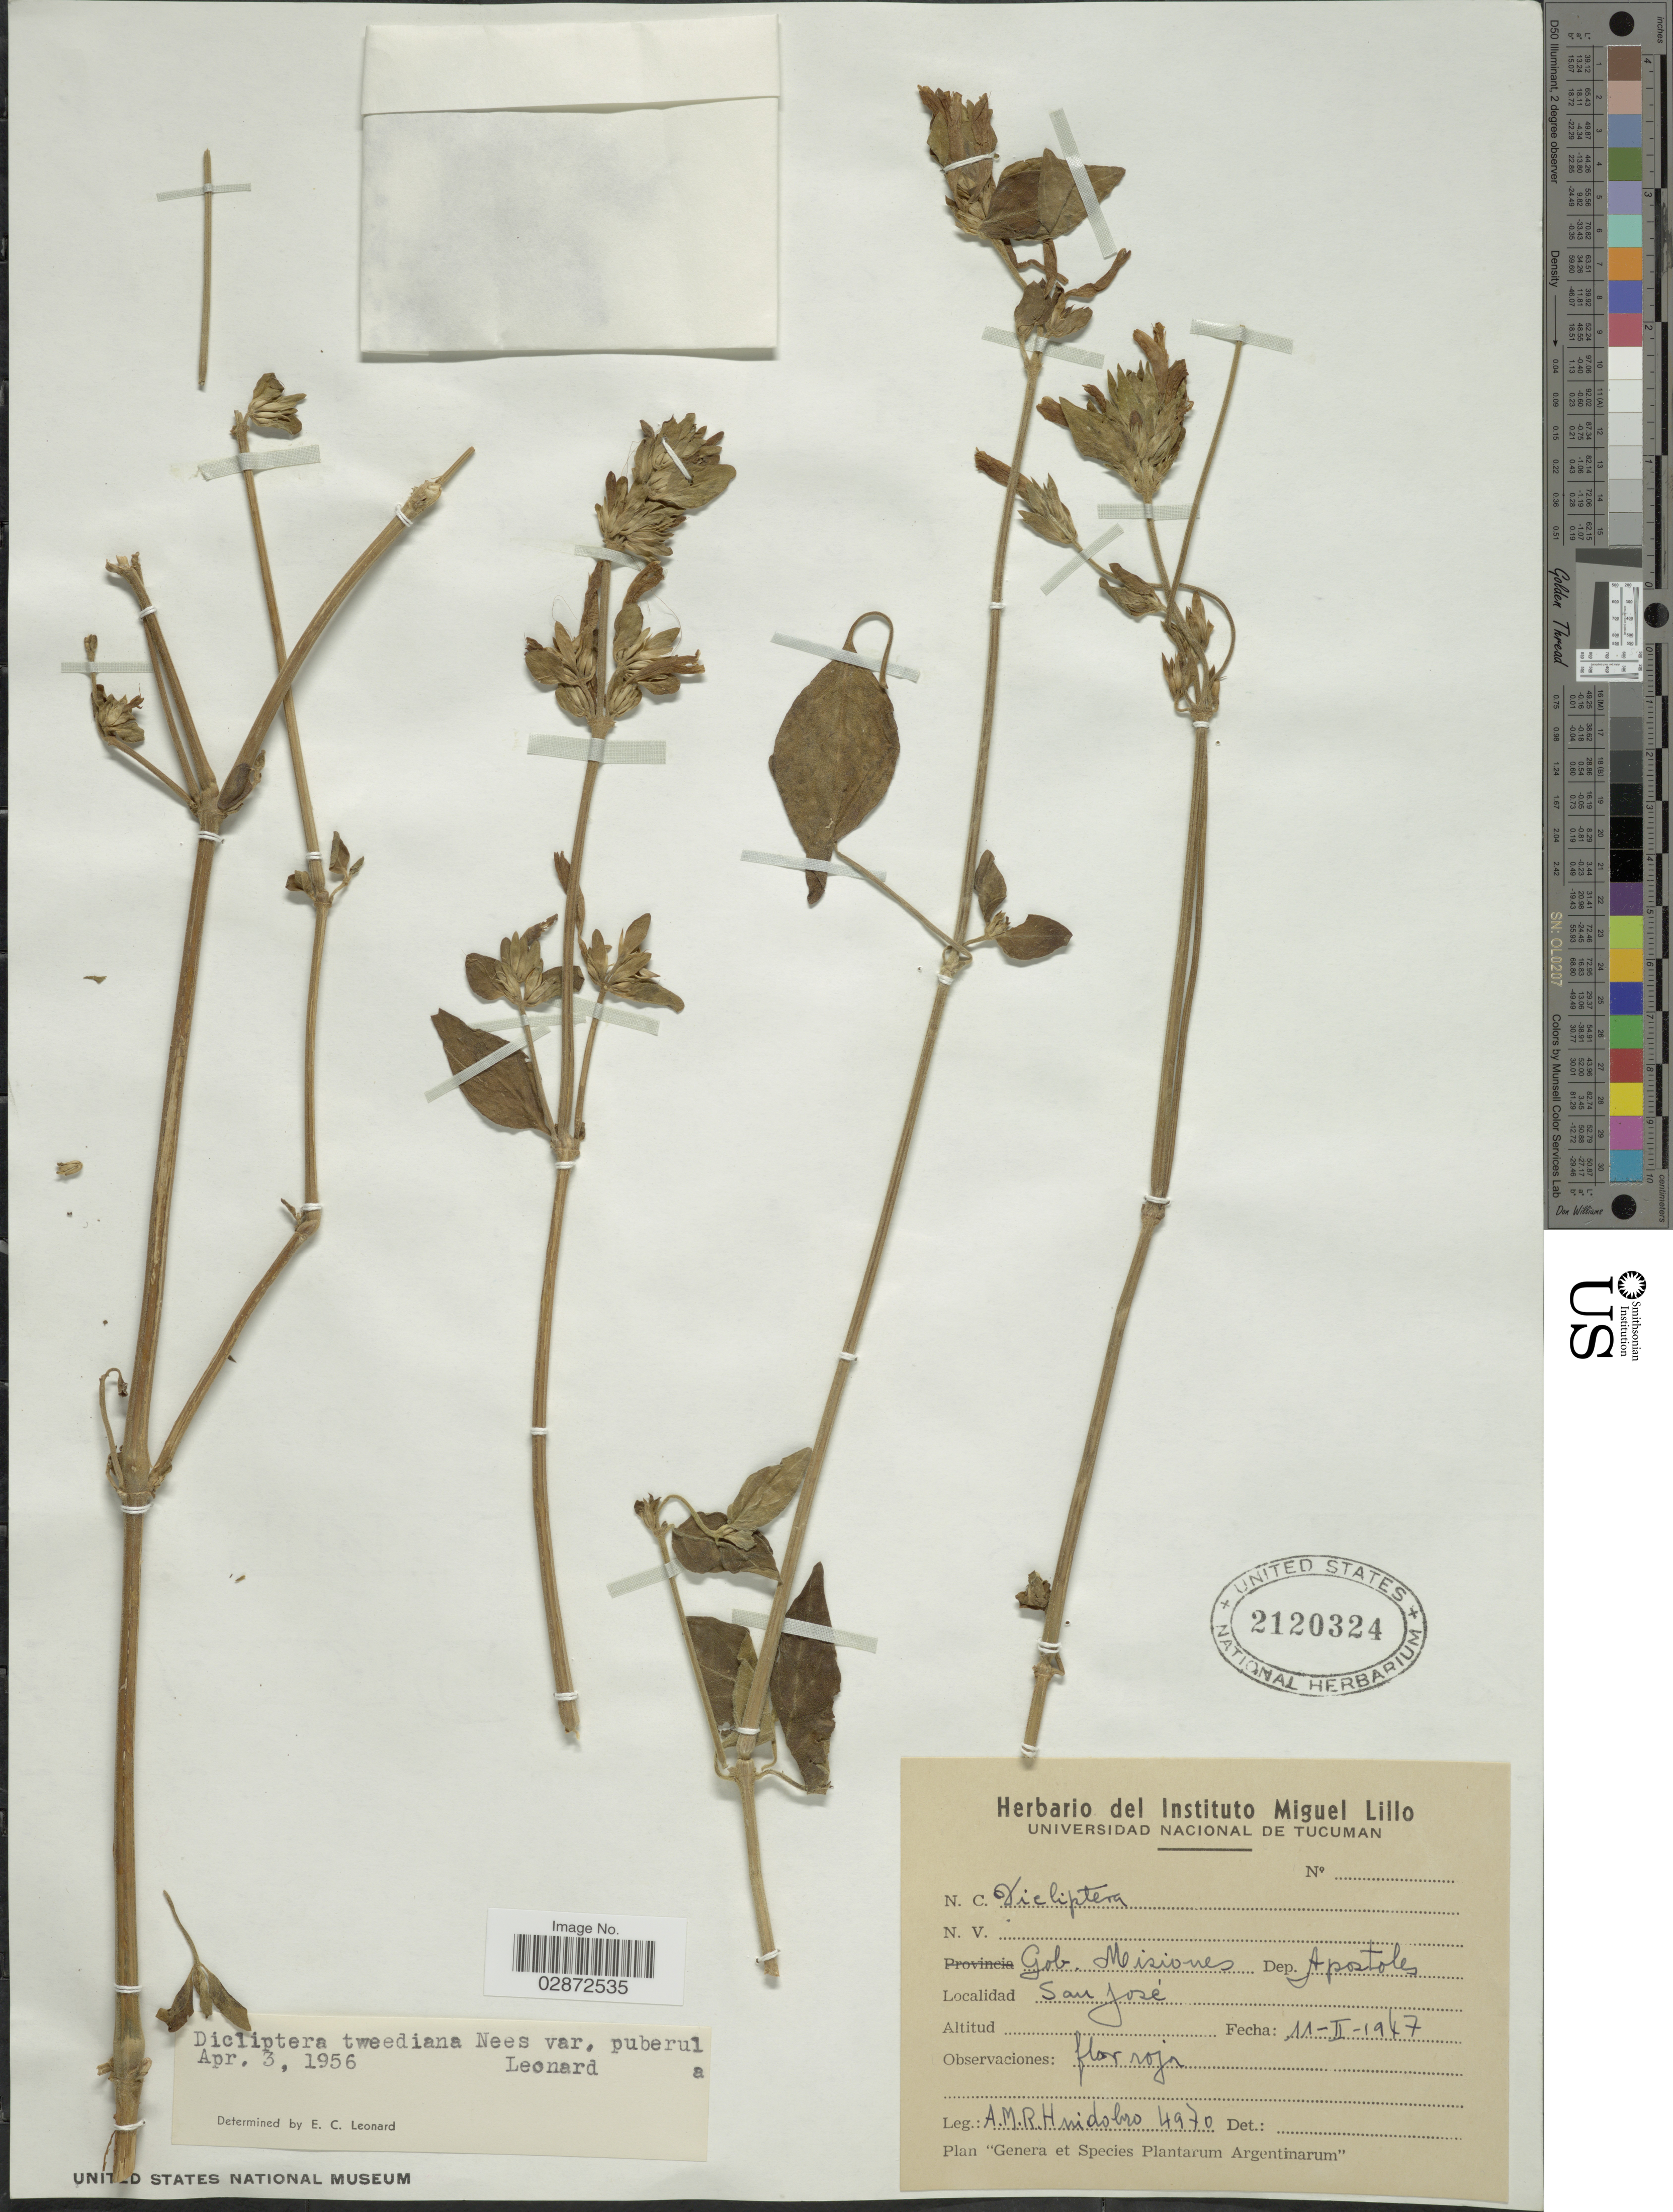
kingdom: Plantae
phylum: Tracheophyta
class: Magnoliopsida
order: Lamiales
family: Acanthaceae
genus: Dicliptera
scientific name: Dicliptera squarrosa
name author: Nees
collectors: A. M. R. Huidobro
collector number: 4970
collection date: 1947-02-11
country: Argentina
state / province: Misiones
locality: Gob. Misiones. Dep. Apostoles. San José.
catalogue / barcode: US 2120324